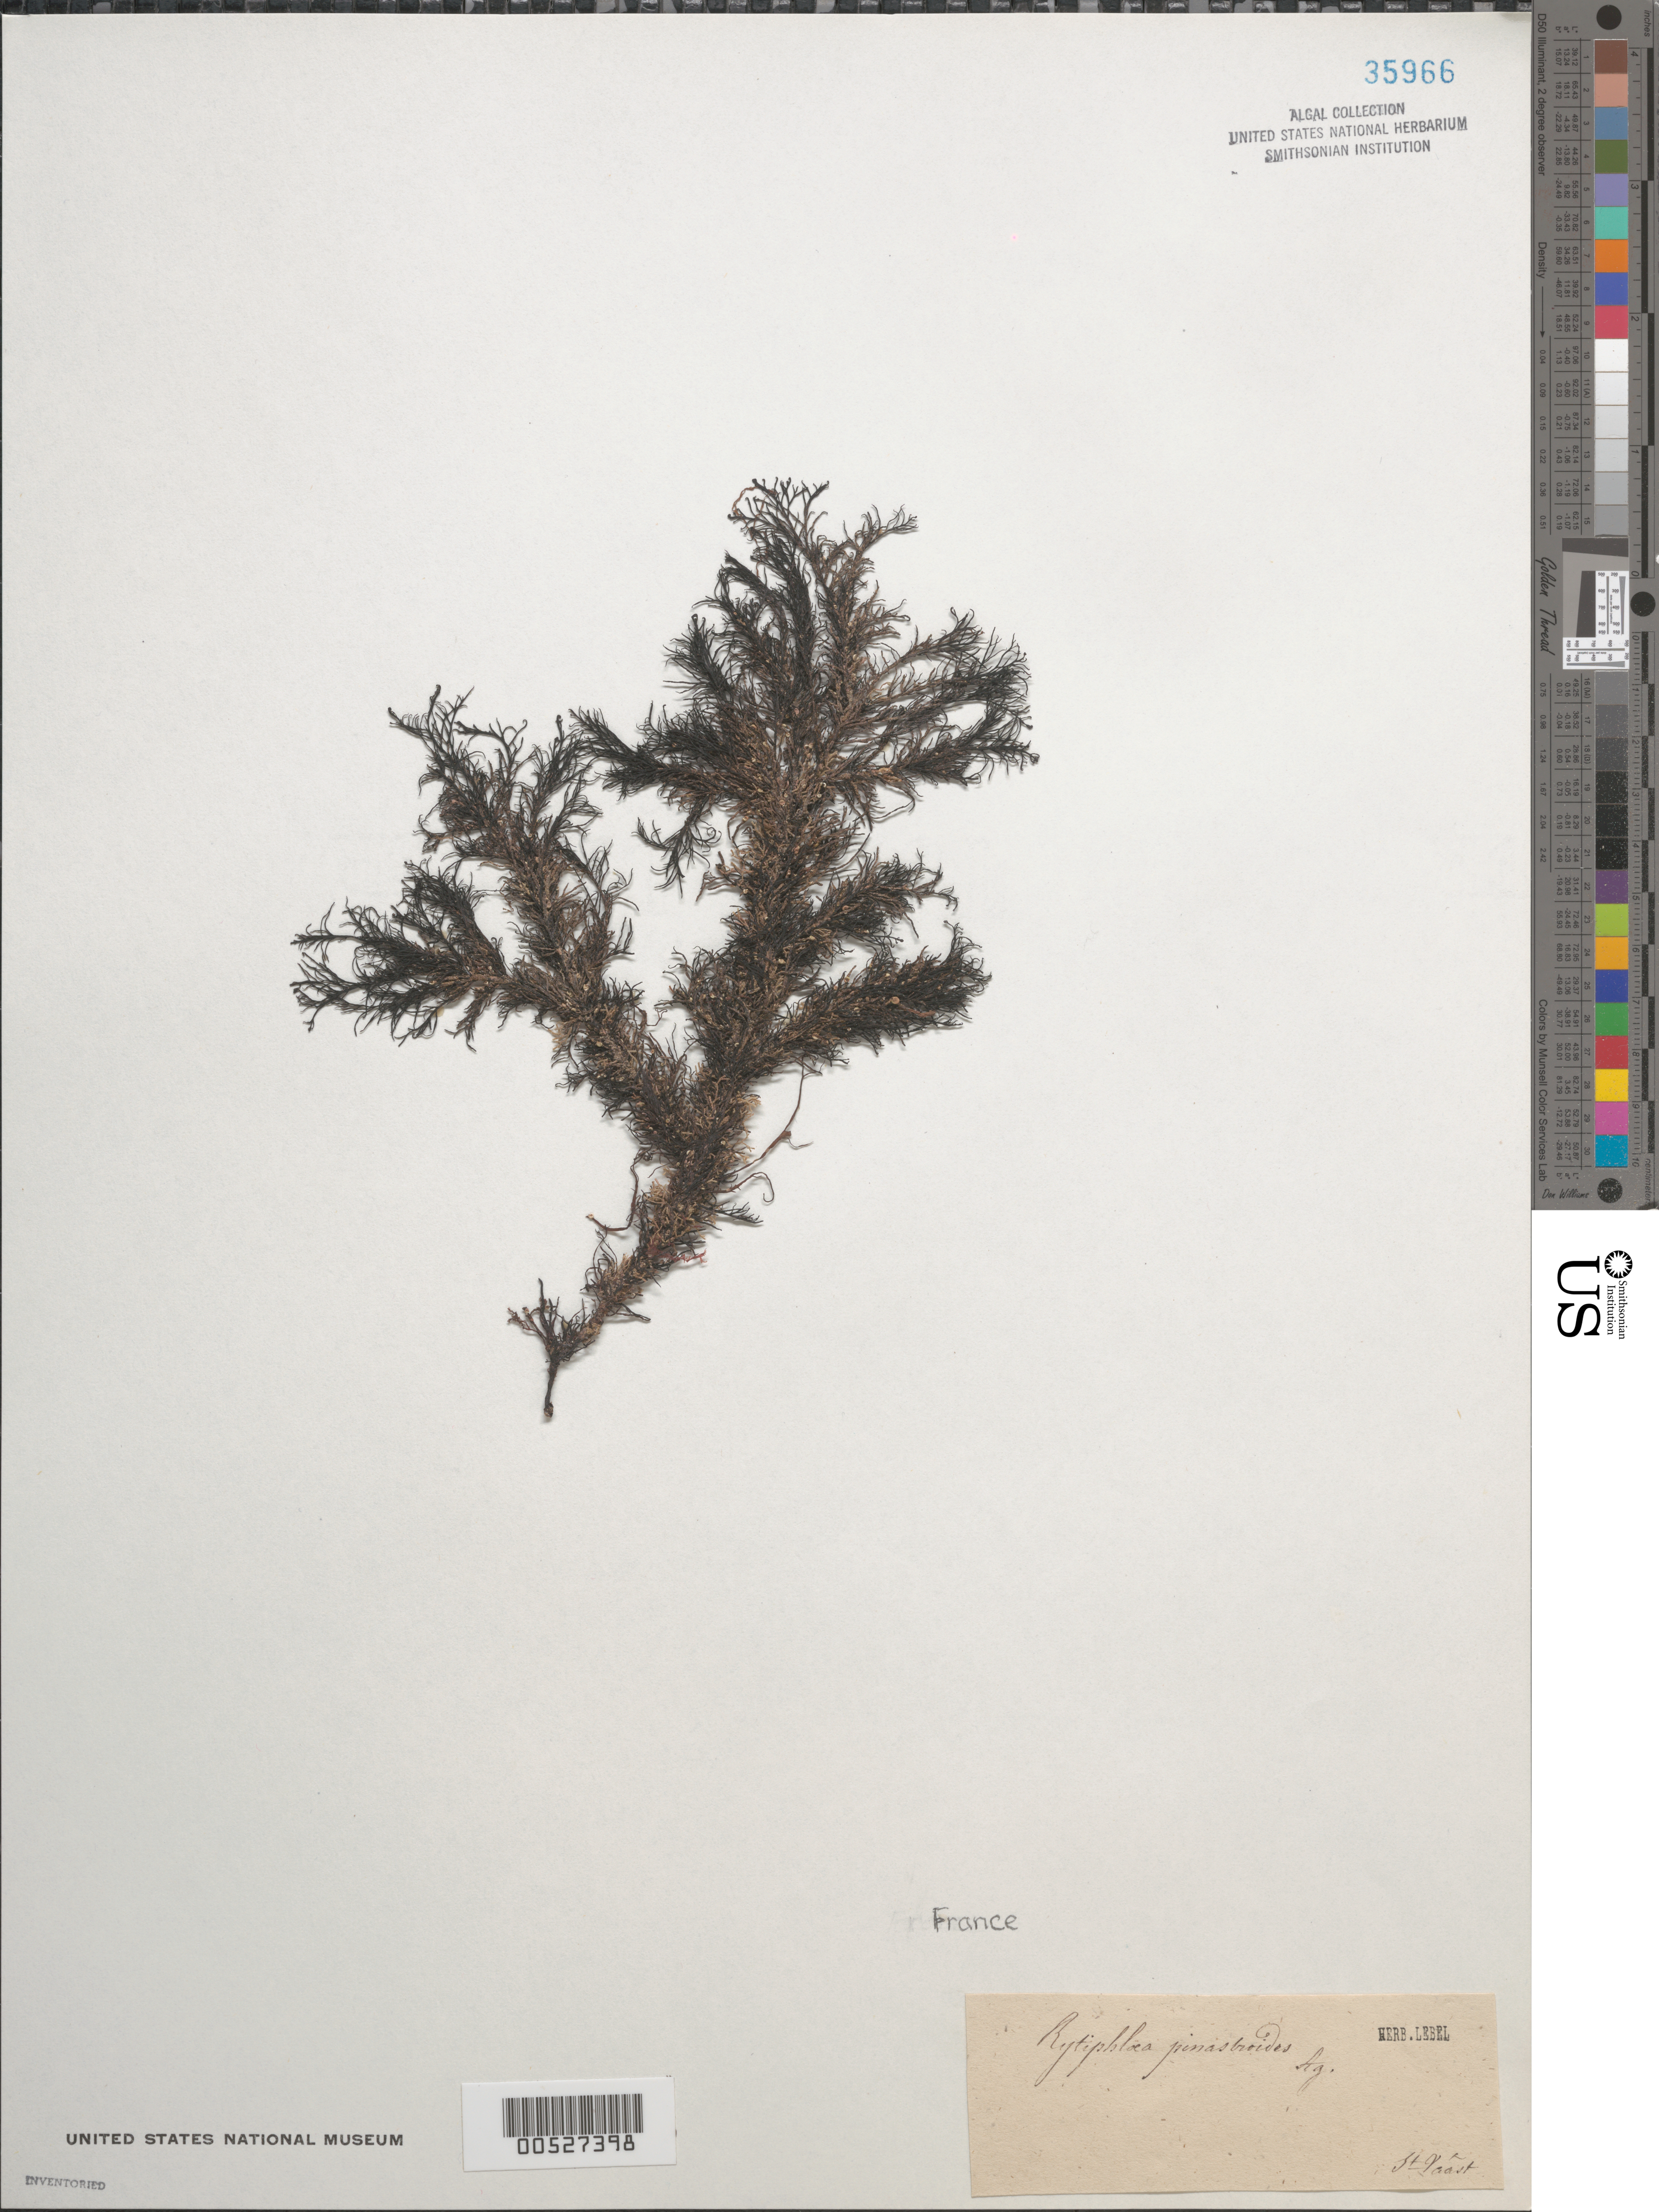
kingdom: Plantae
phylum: Rhodophyta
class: Florideophyceae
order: Ceramiales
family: Rhodomelaceae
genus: Rytiphloea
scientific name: Rytiphloea pinastroides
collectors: J. Lebel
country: France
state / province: Normandie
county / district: Manche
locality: St. vaast-la-hougue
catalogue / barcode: US 35966